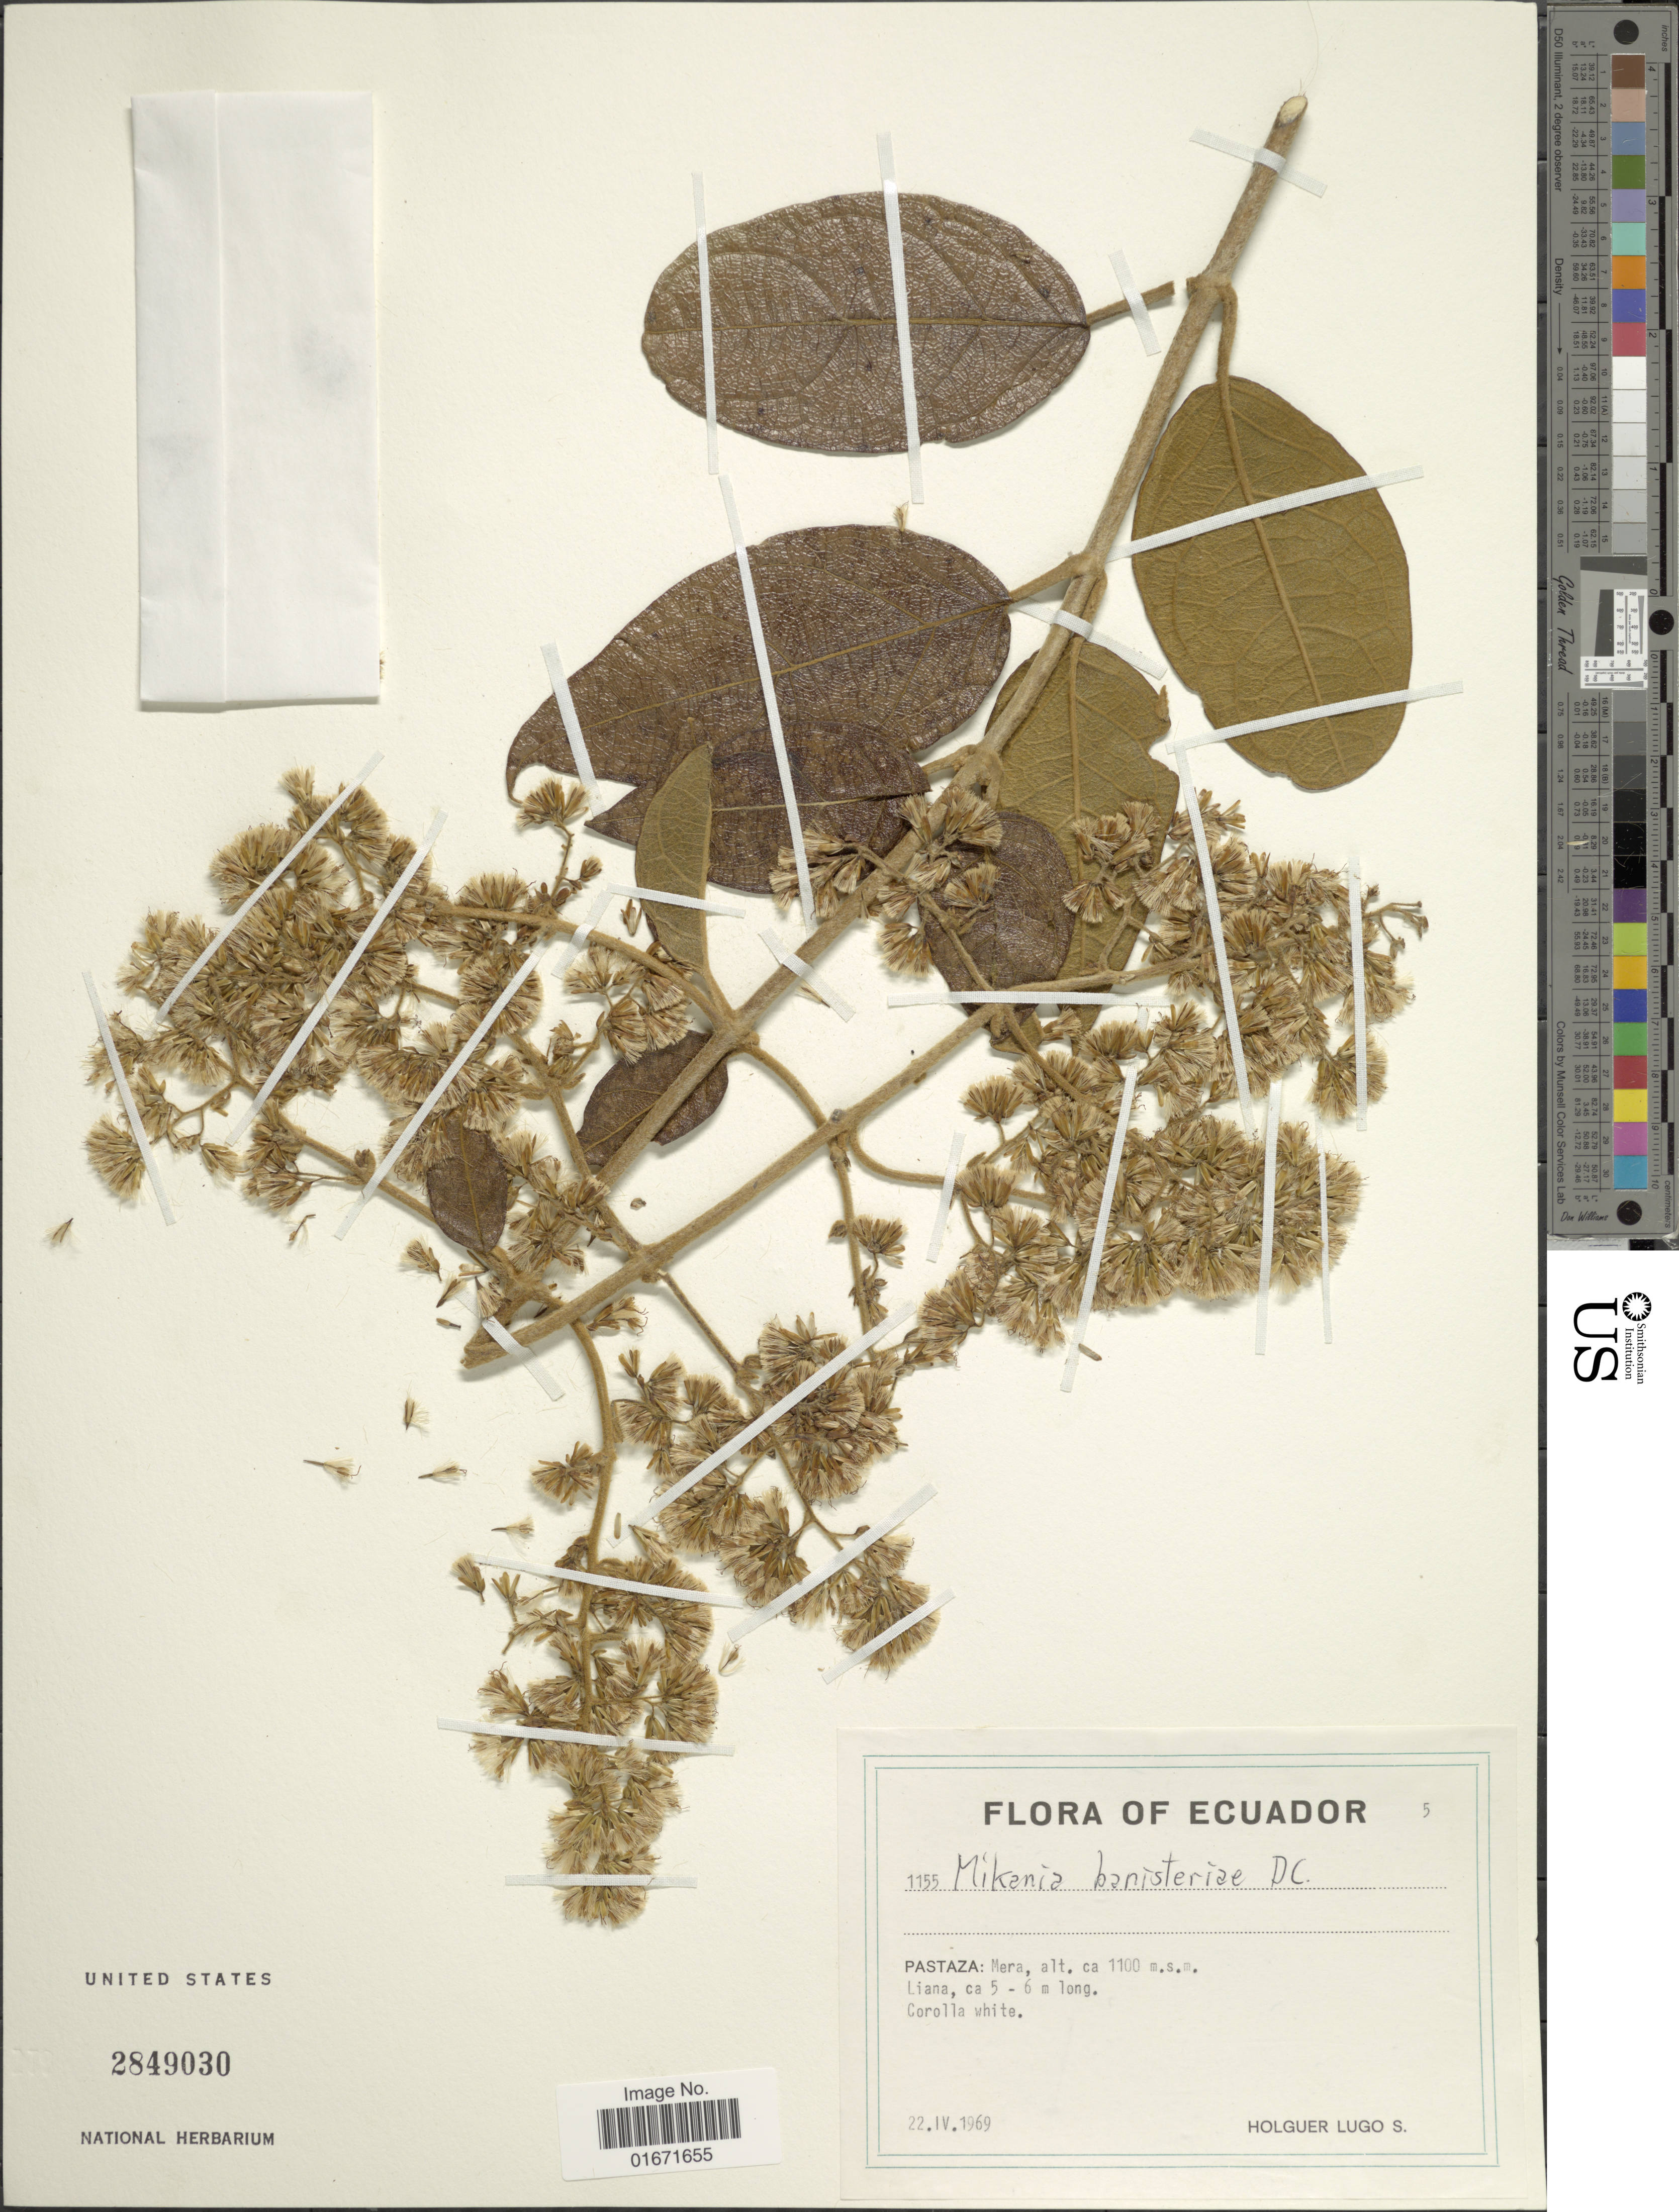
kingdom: Plantae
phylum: Tracheophyta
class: Magnoliopsida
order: Asterales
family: Asteraceae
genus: Mikania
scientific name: Mikania banisteriae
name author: DC.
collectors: H. Lugo S.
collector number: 1155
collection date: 1969-04-22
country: Ecuador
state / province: Pastaza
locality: Pastaza: Mera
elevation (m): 1100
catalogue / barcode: US 2849030